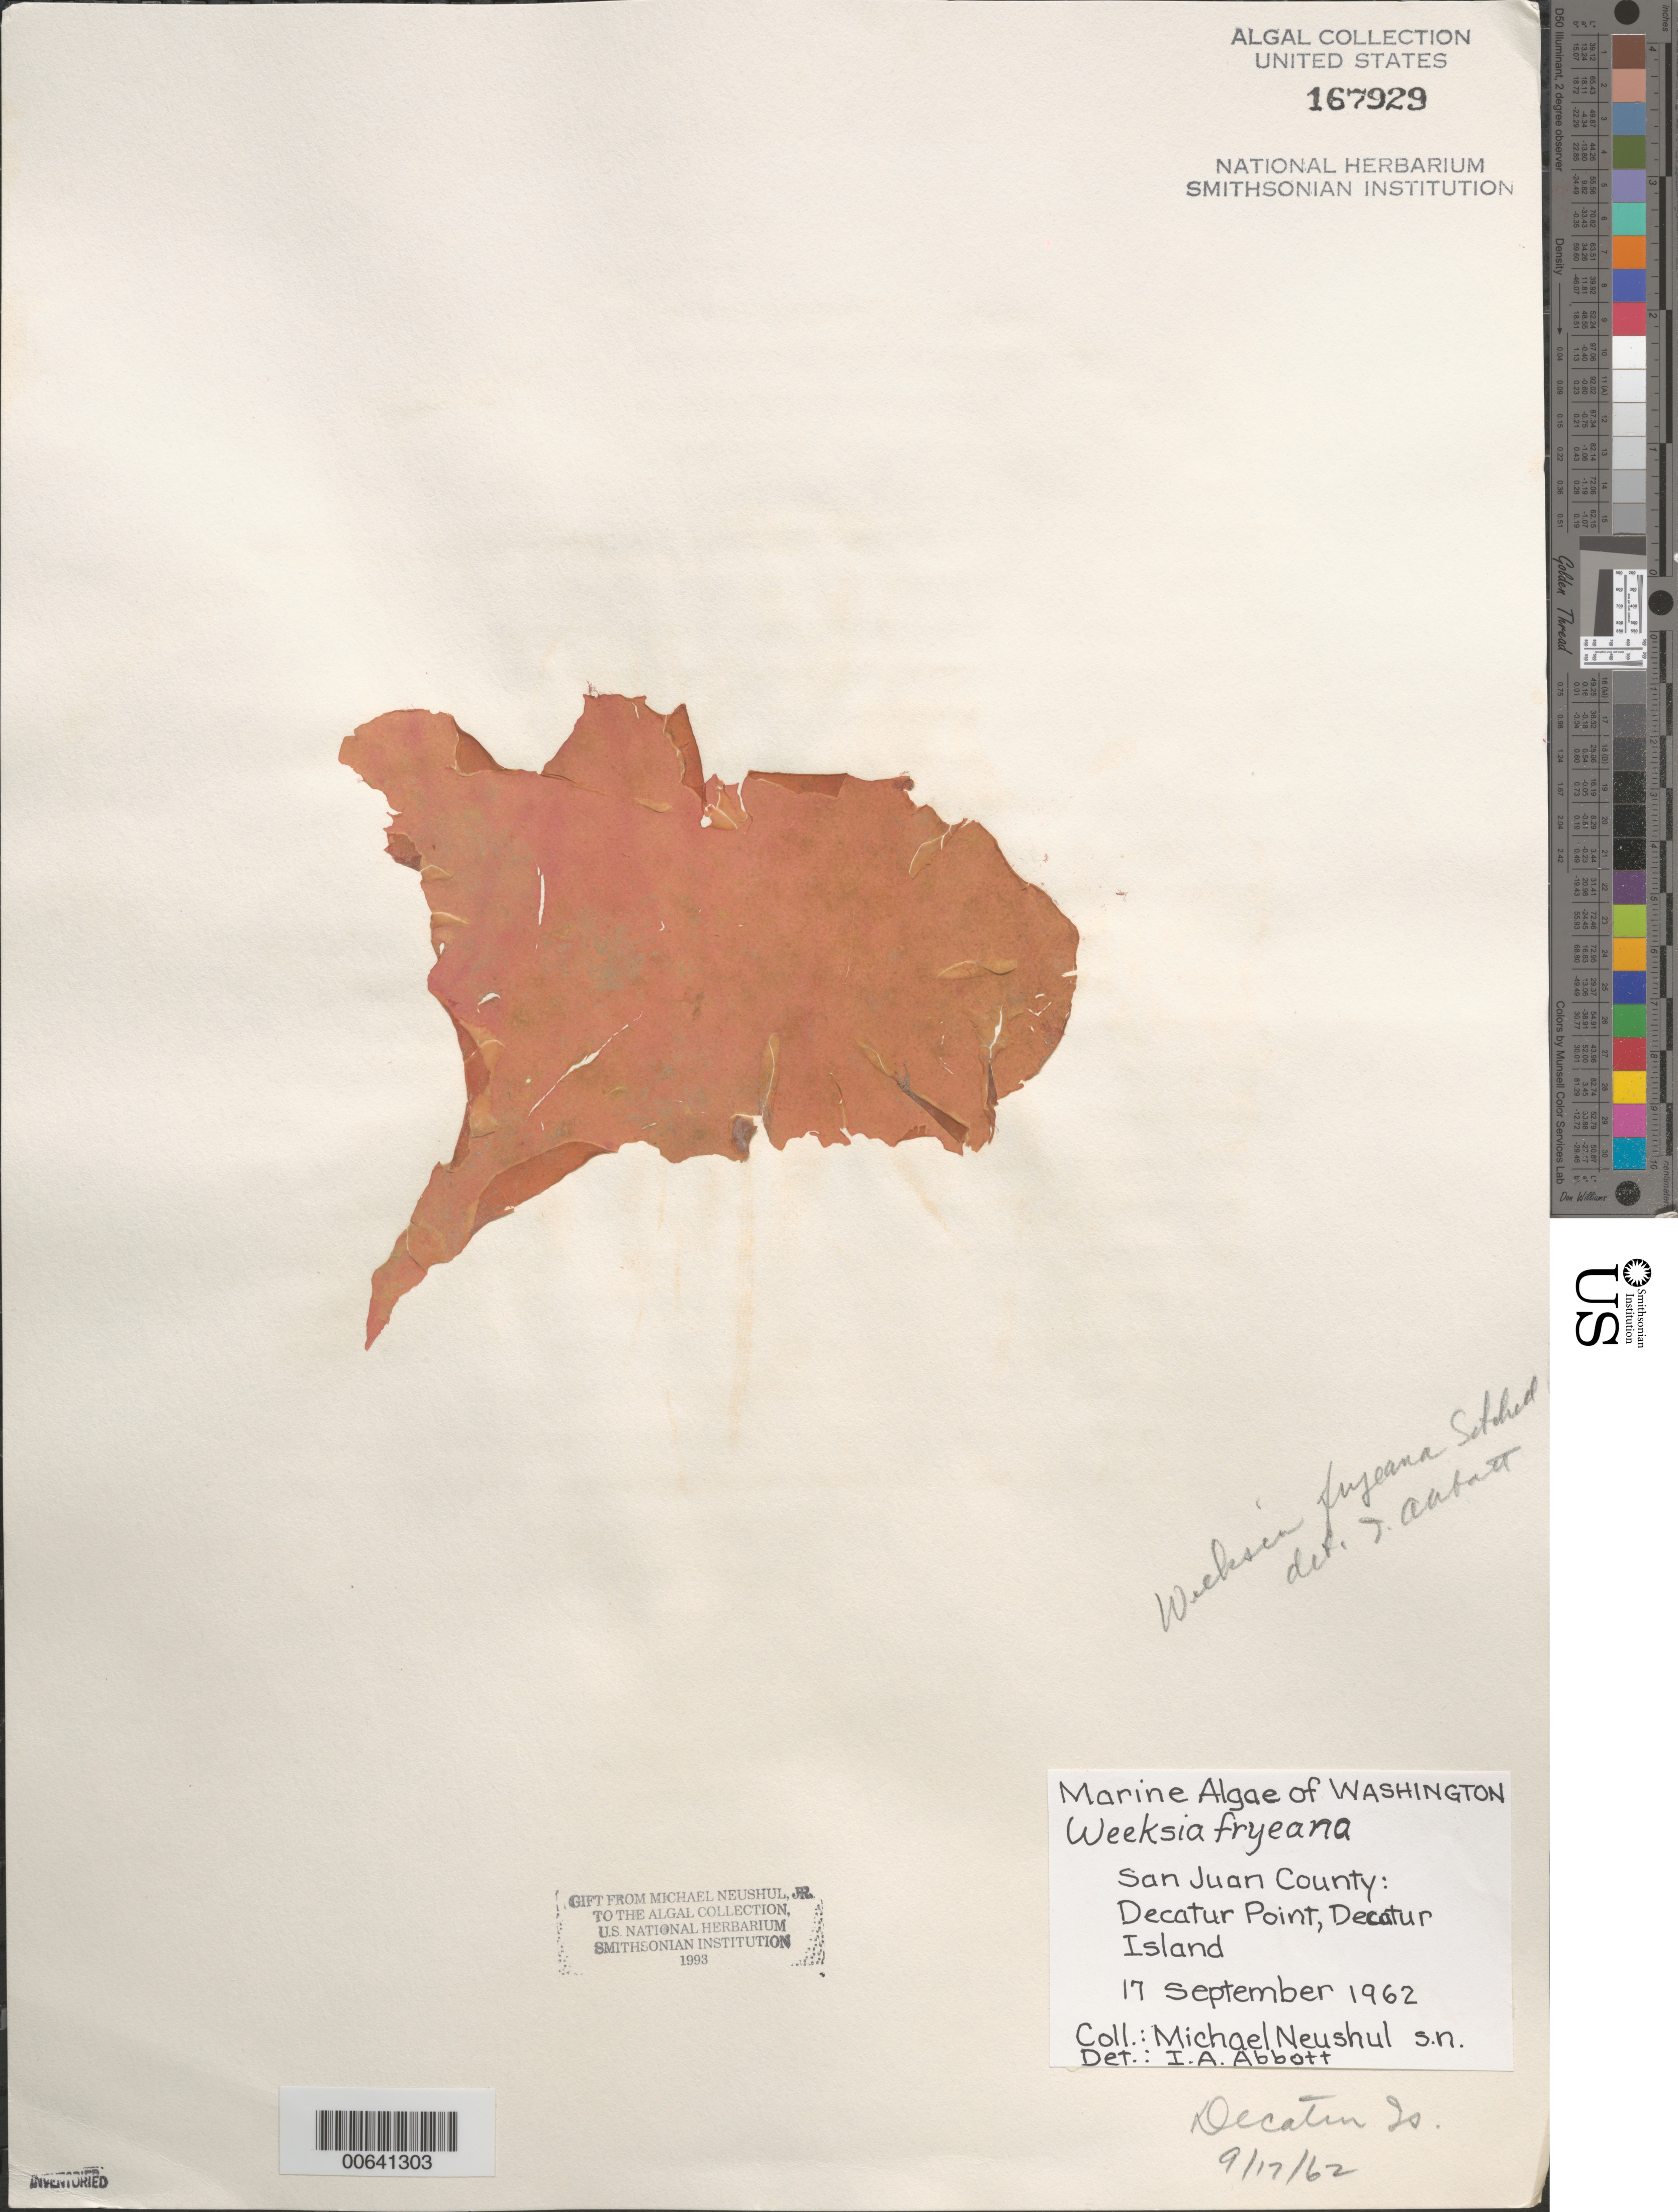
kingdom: Plantae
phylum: Rhodophyta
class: Florideophyceae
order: Gigartinales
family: Dumontiaceae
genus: Weeksia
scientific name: Weeksia coccinea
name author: (Harv.) S.C. Lindstrom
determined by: Algae name updating Project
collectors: M. Neushul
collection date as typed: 17 Sep 1962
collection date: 1962-09-17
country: United States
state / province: Washington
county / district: San Juan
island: Decatur Island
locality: Decatur Point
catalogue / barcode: US 167929